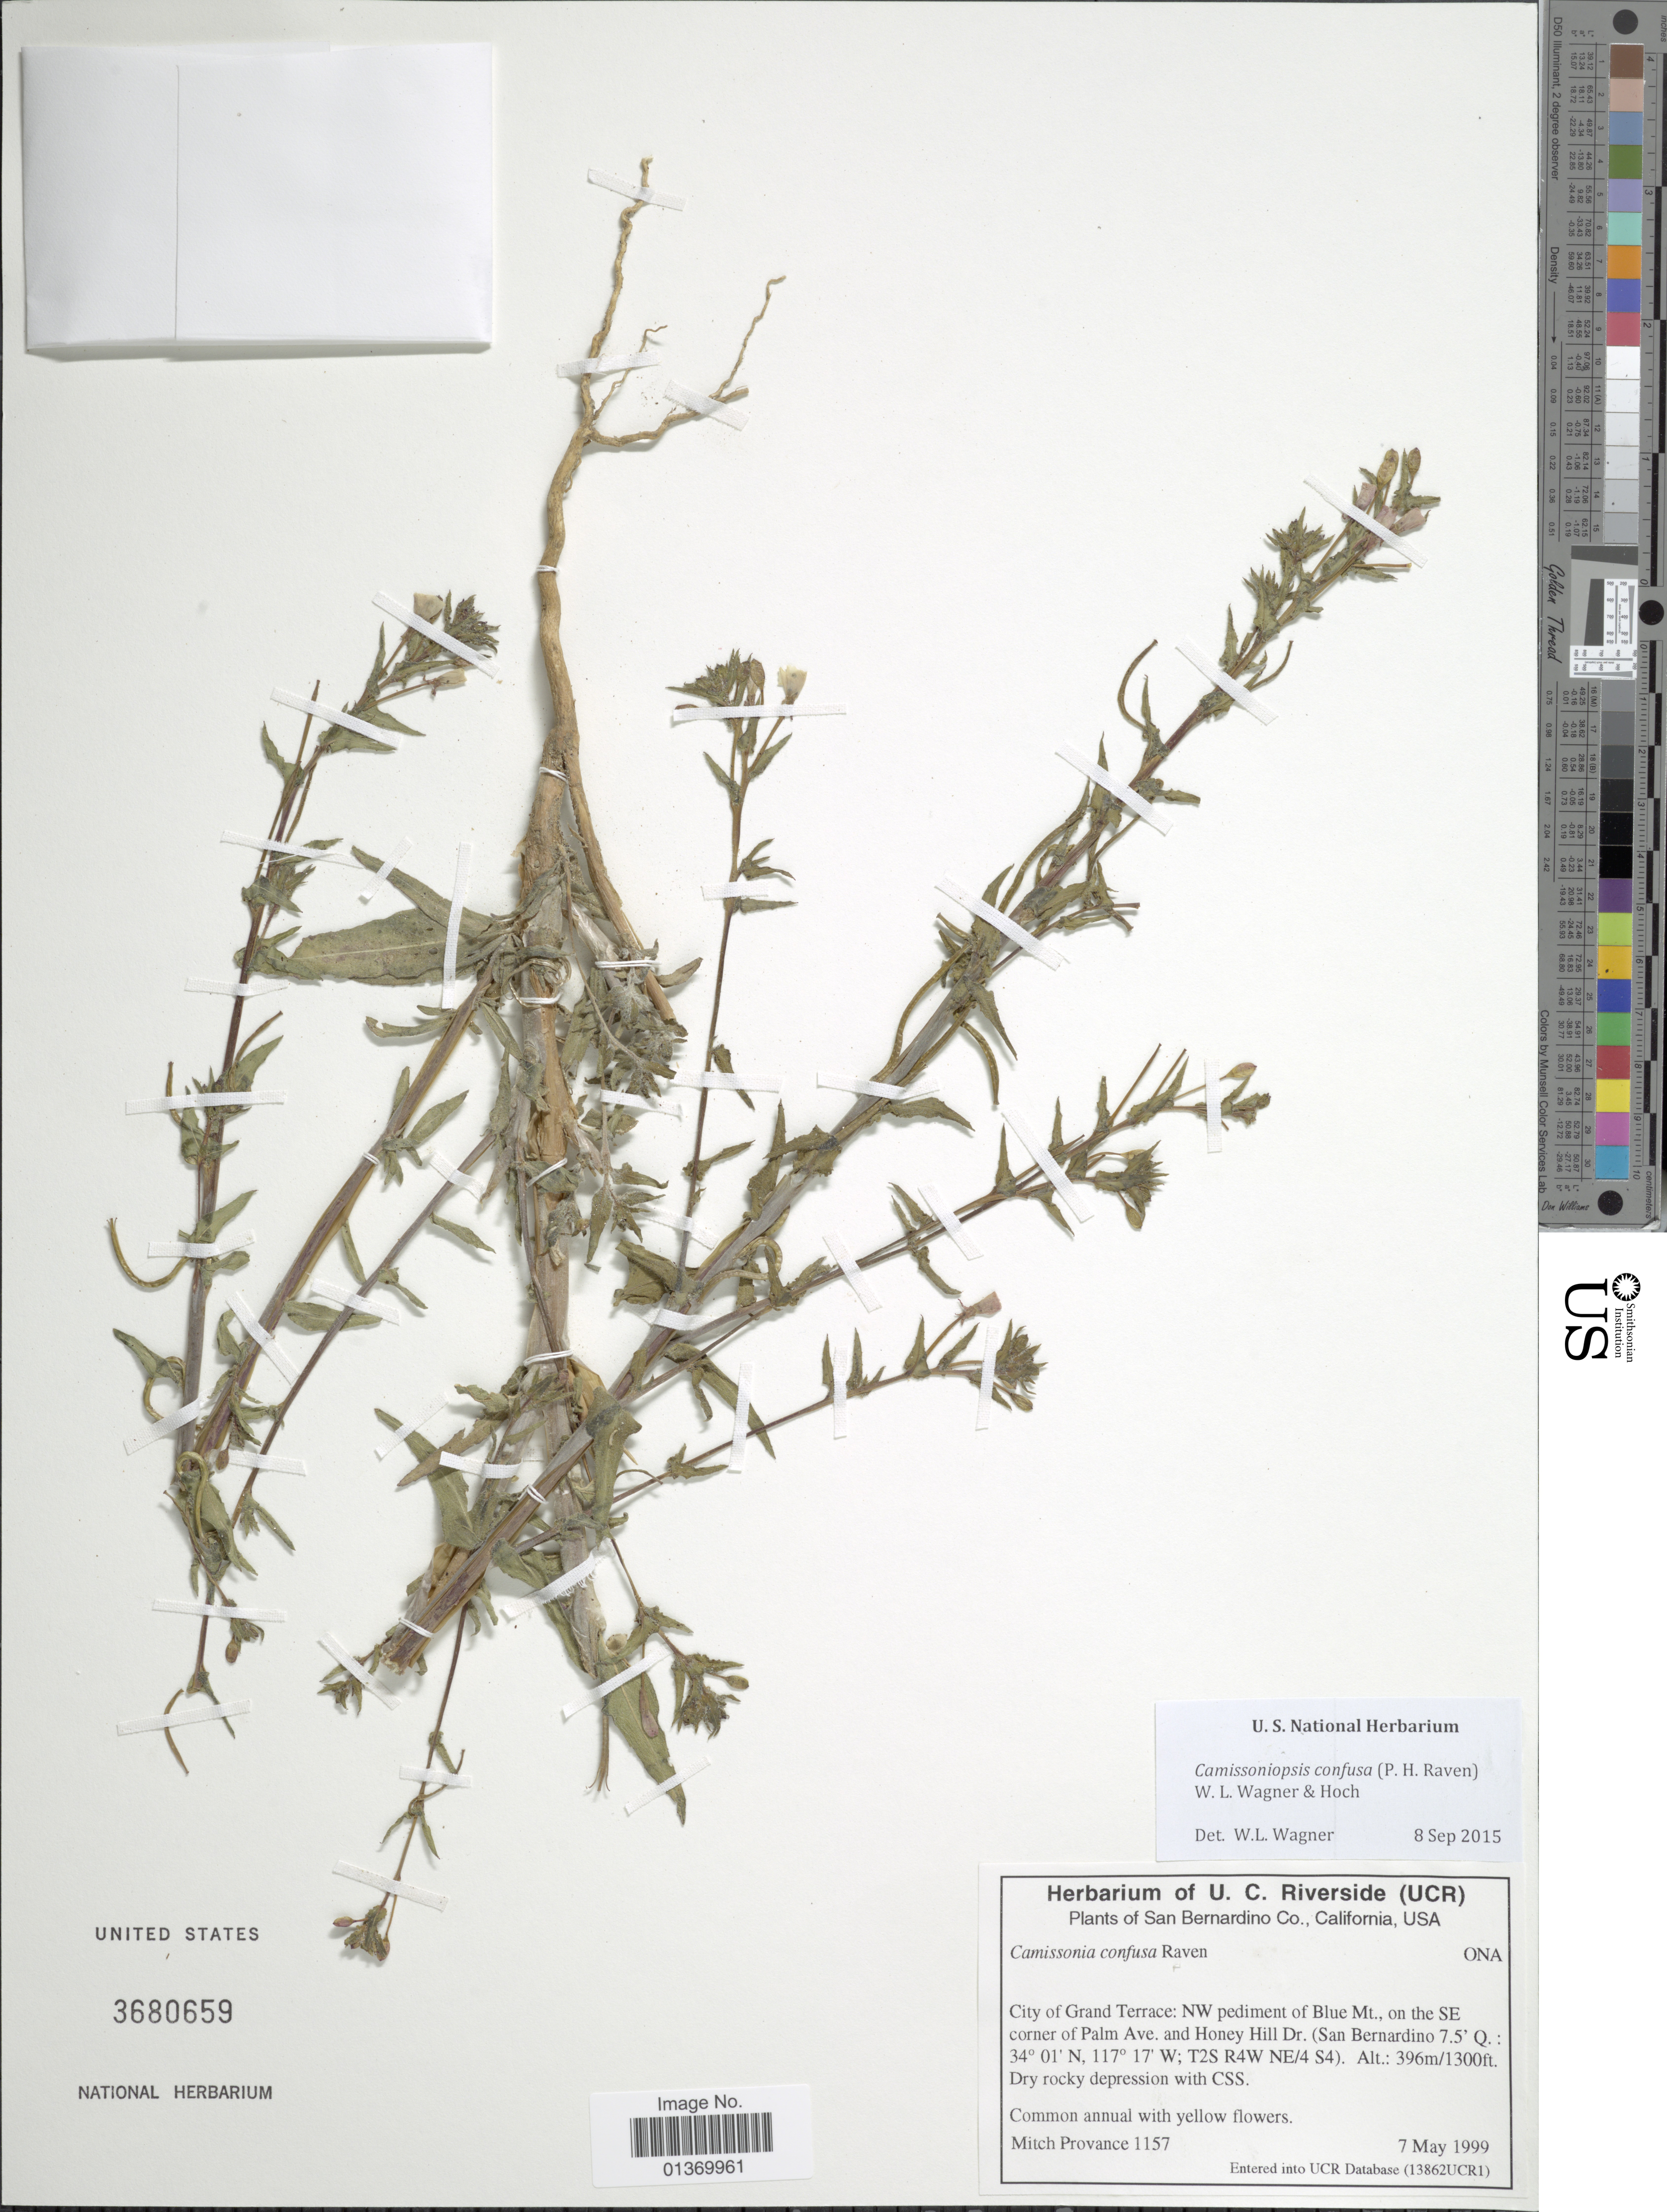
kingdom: Plantae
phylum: Tracheophyta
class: Magnoliopsida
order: Myrtales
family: Onagraceae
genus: Camissoniopsis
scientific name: Camissoniopsis confusa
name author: (P.H. Raven) W.L. Wagner & Hoch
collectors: M. Provance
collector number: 1157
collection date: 1999-05-07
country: United States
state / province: California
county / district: San Bernardino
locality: San Bernardino Co., City of Grand Terrace: NW pediment of Blue Mt., on the SE corner of Palm Ave, and Honey Hill Dr. (San Bernardino 7.5' Q.: T2S R4W NE/4 S4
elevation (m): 396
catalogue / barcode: US 3680659